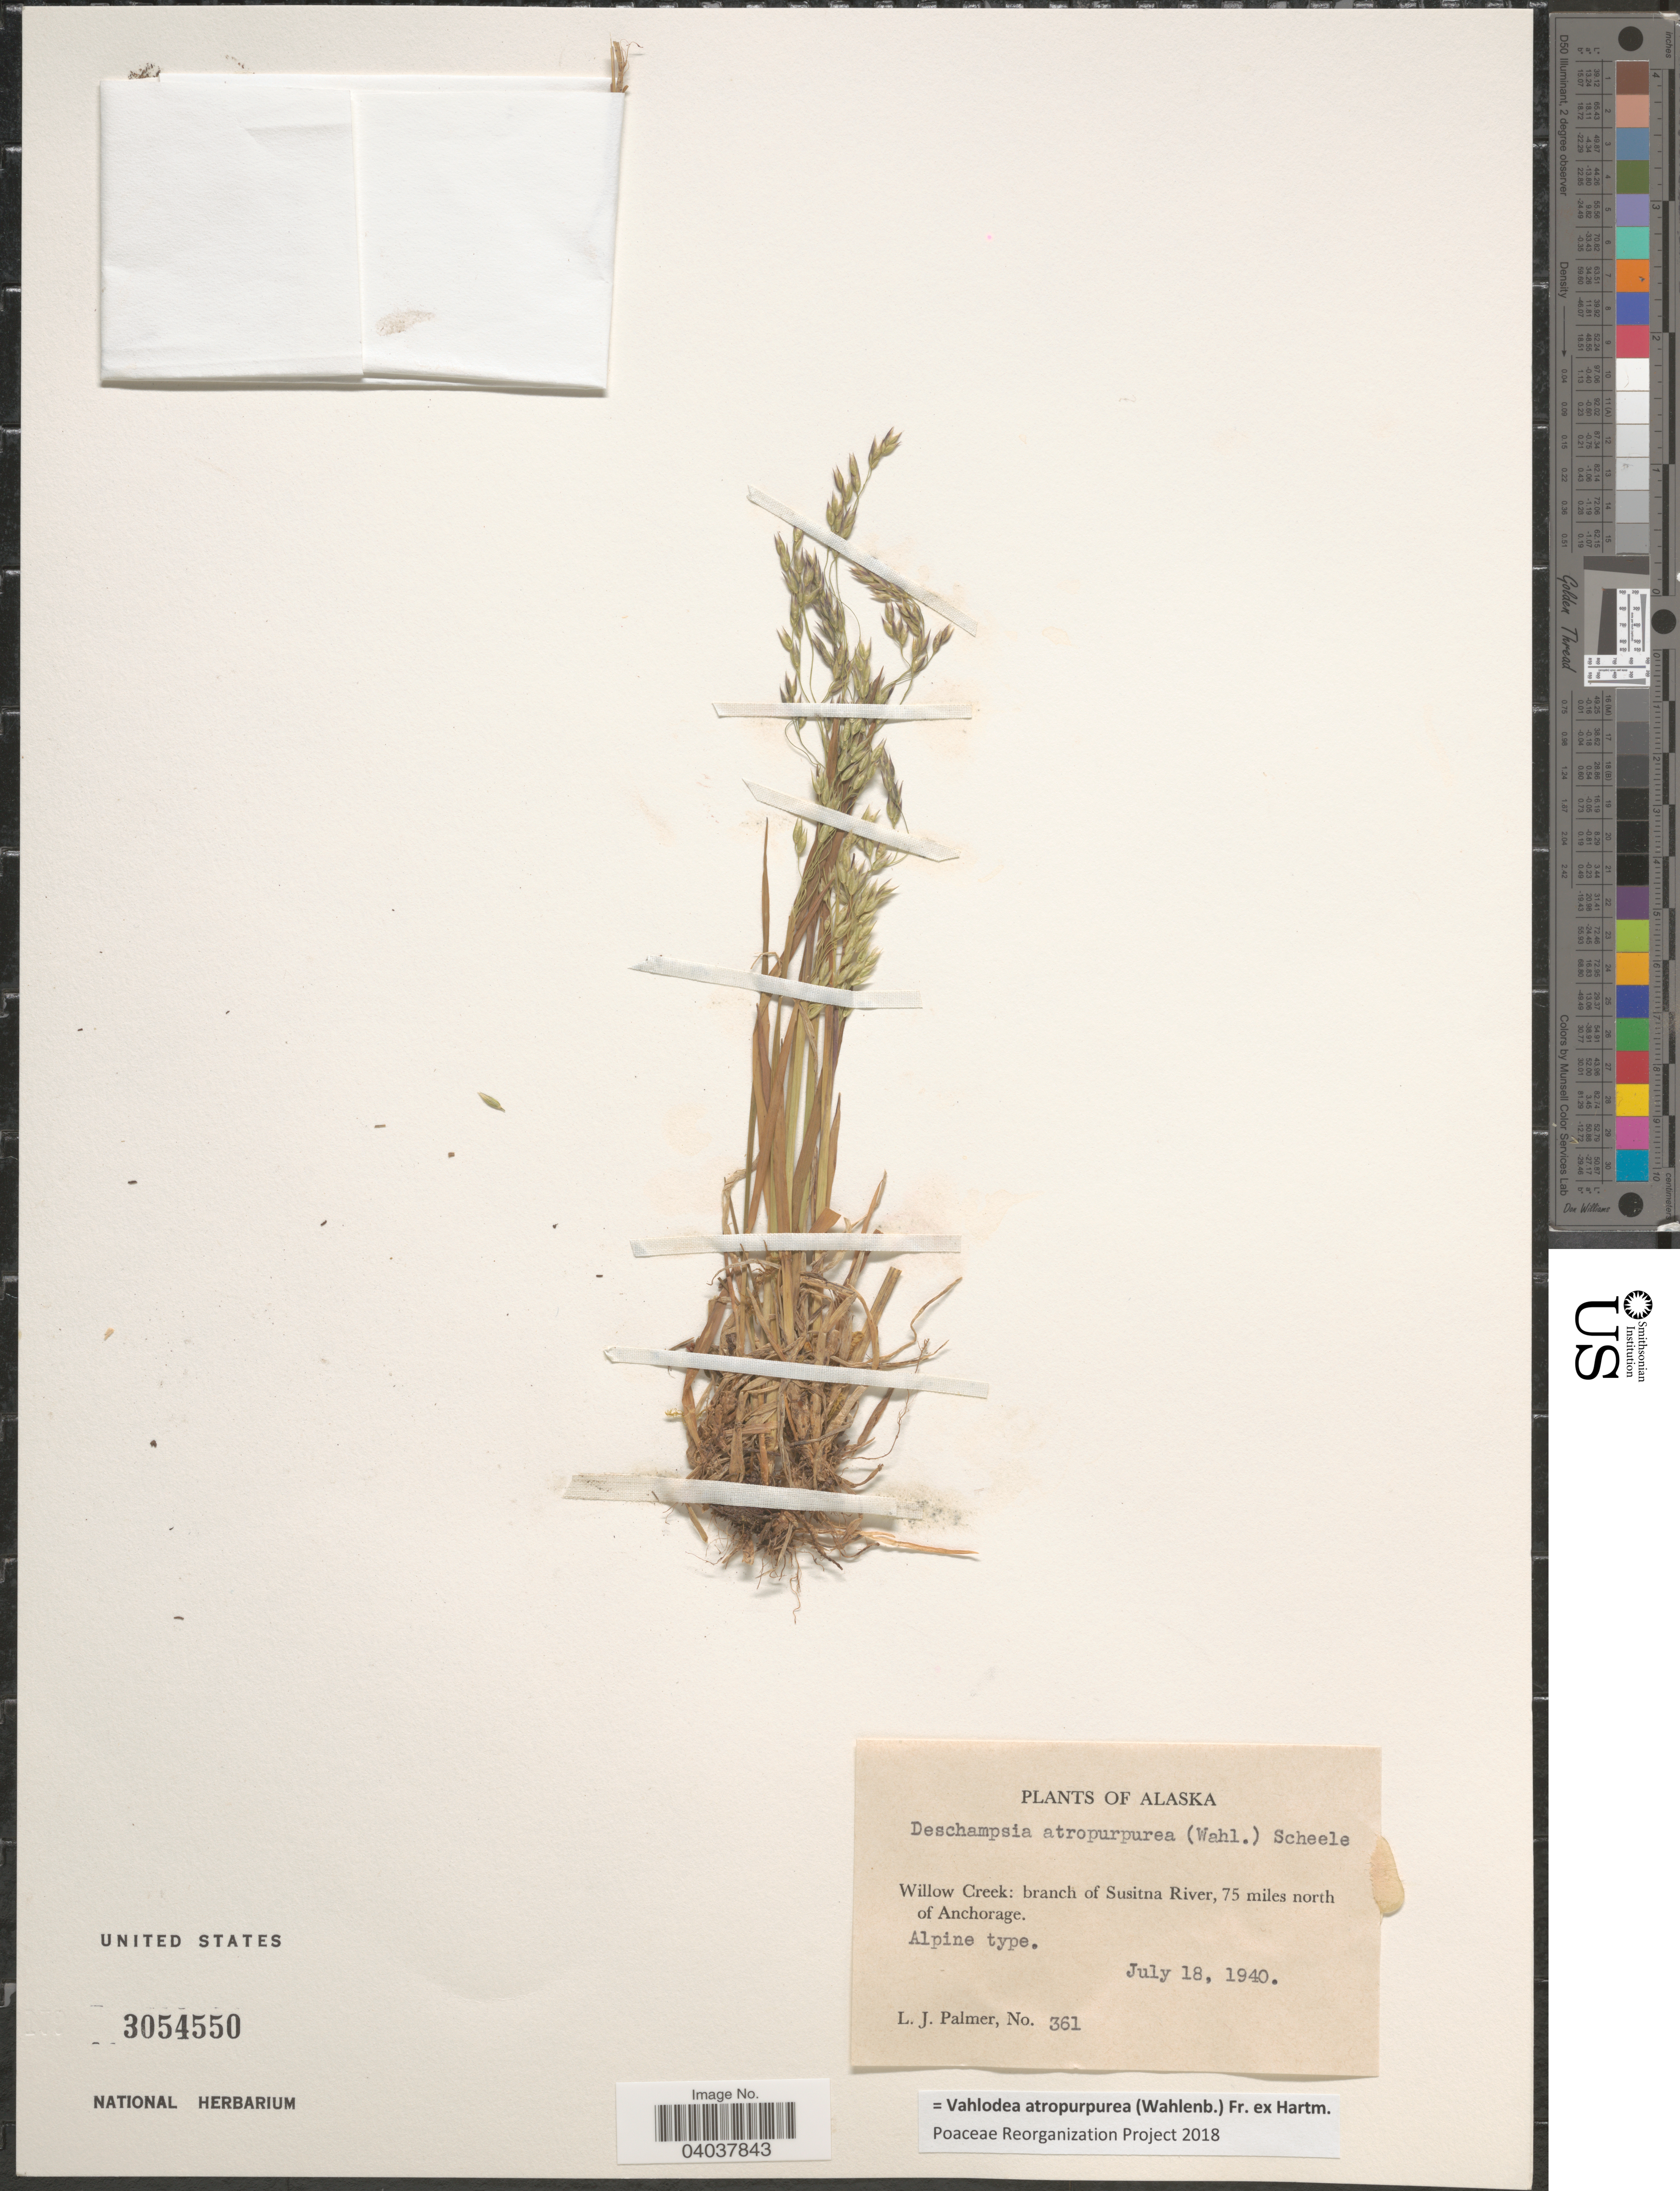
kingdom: Plantae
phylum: Tracheophyta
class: Liliopsida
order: Poales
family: Poaceae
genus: Vahlodea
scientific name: Vahlodea atropurpurea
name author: (Wahlenb.) Fr. ex Hartm.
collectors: L. J. Palmer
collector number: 361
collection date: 1940-07-18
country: United States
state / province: Alaska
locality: Willow Creek: branch of Susitna River, 75 miles north of Anchorage.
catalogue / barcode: US 3054550